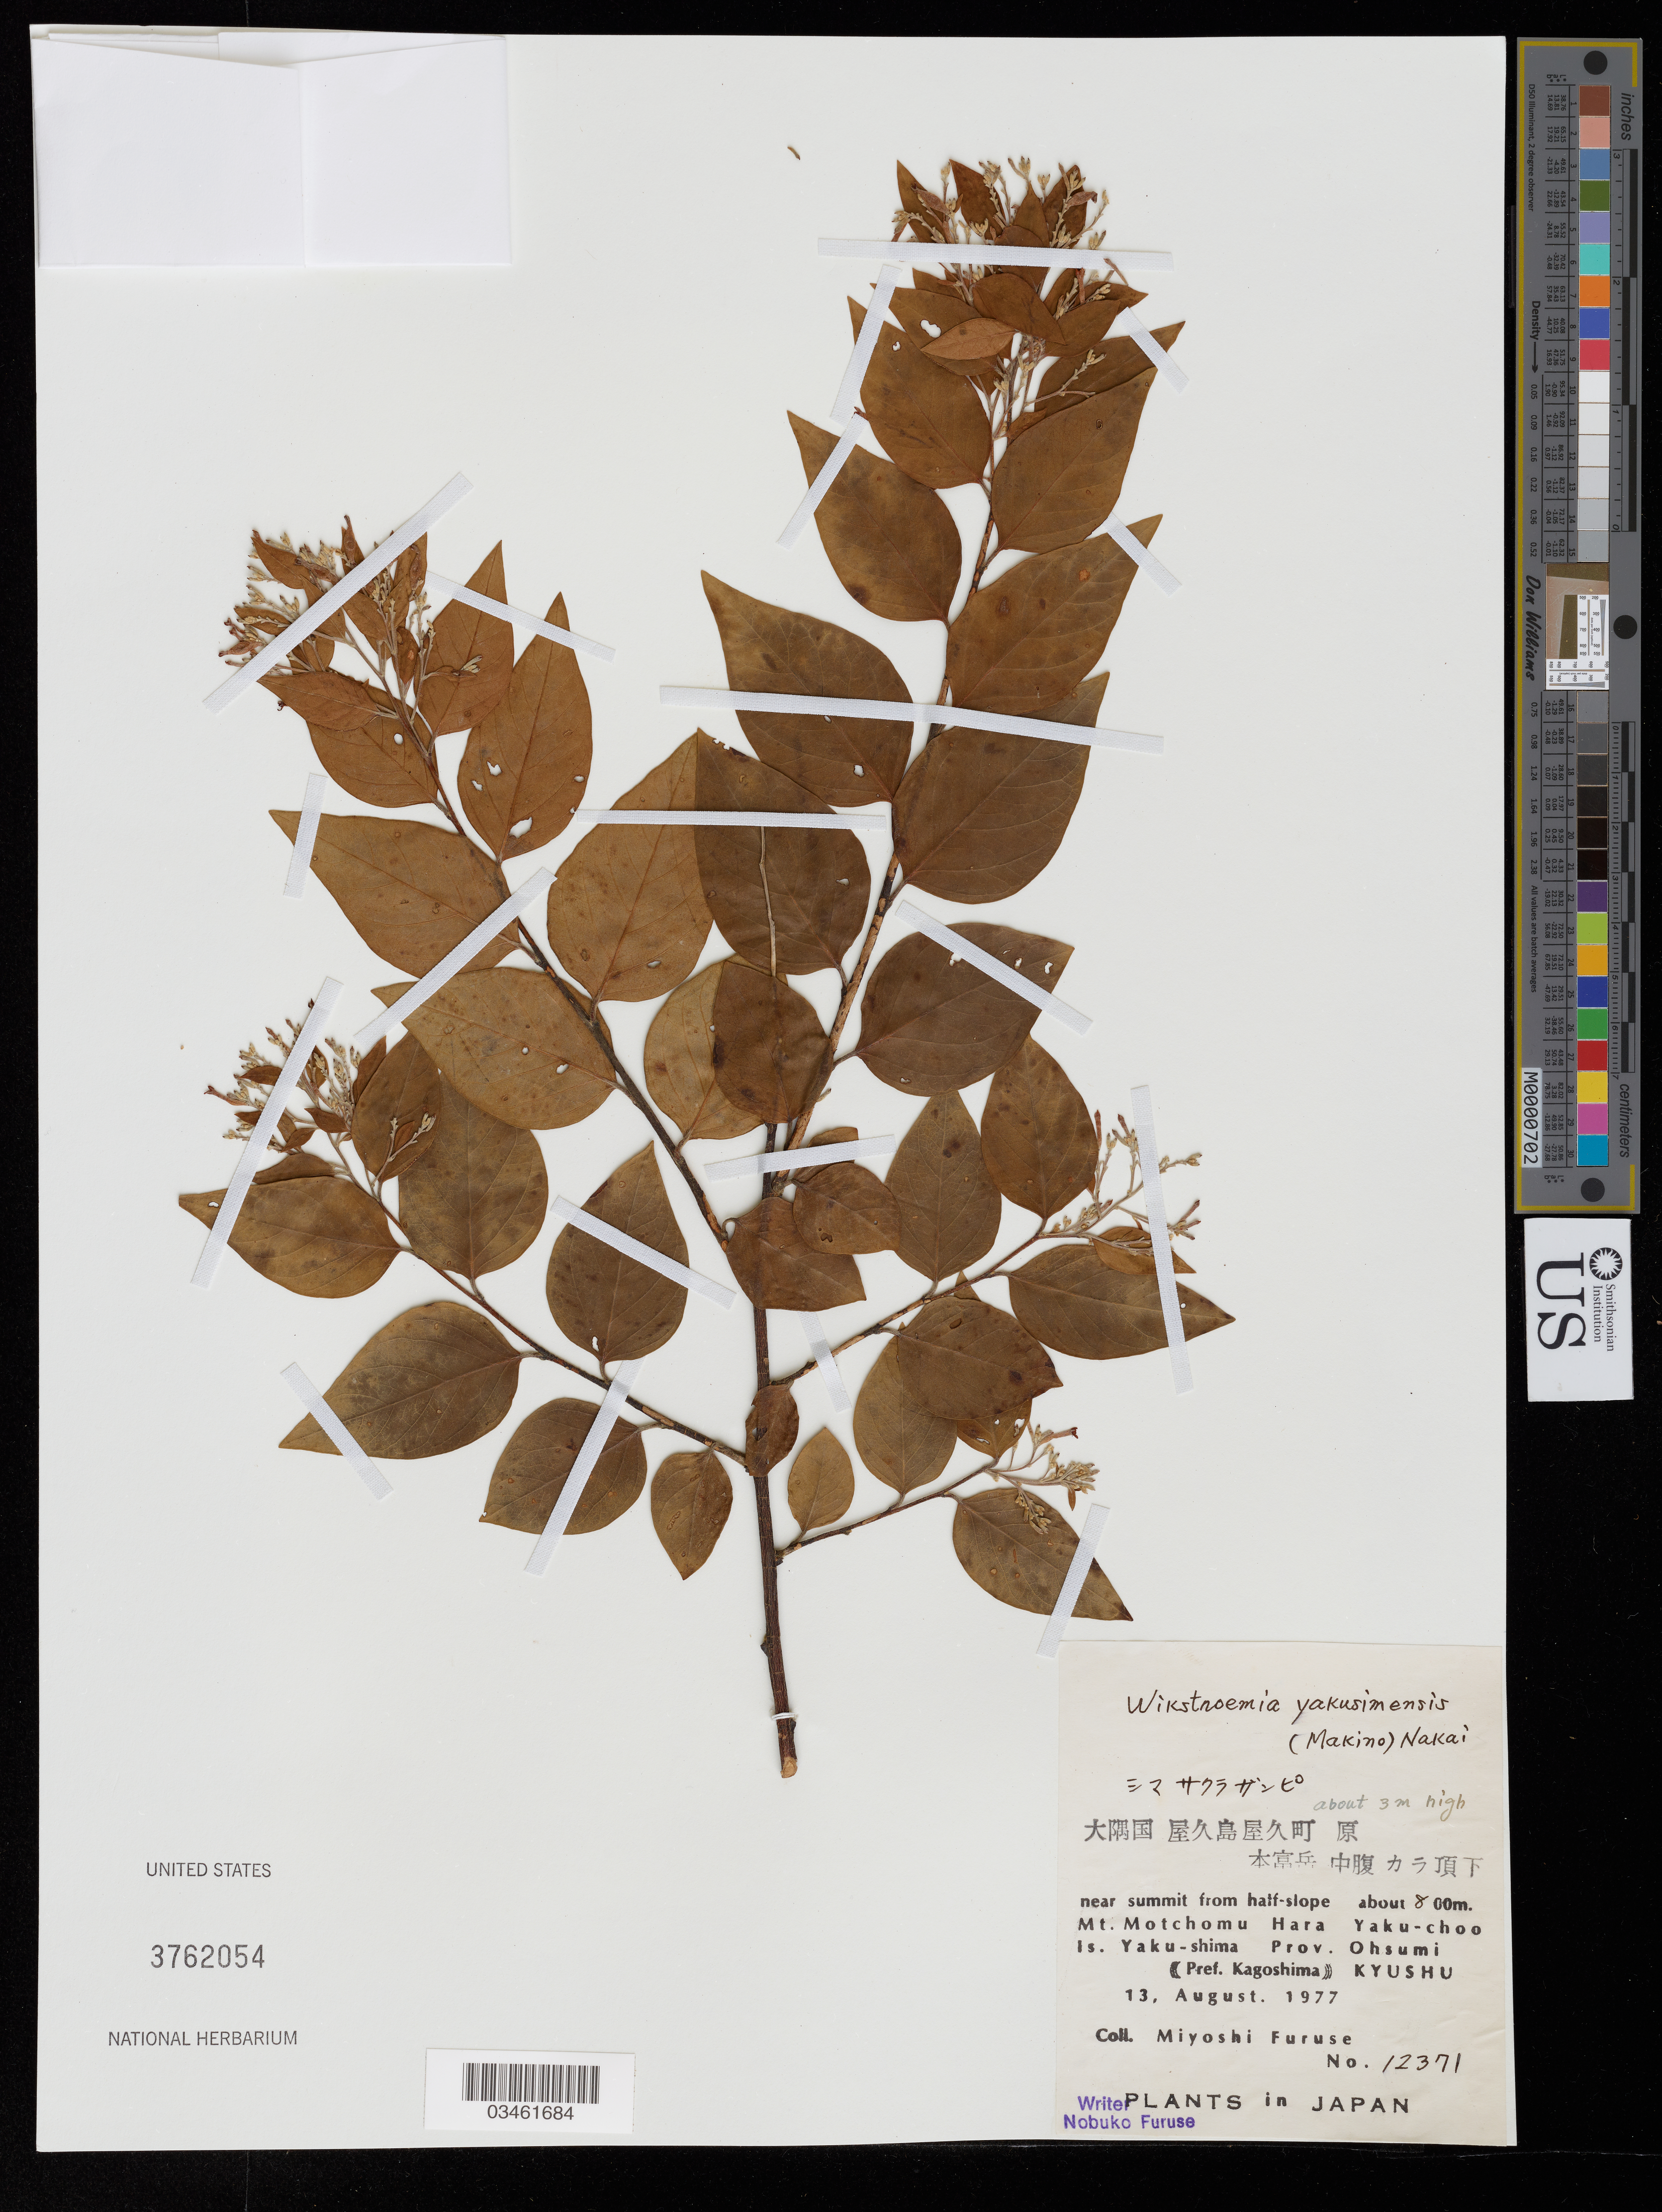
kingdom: Plantae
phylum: Tracheophyta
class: Magnoliopsida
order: Malvales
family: Thymelaeaceae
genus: Wikstroemia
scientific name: Wikstroemia yakushimensis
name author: (Makino) Nakai ex Masam.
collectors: M. Furuse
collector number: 12371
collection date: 1977-08-13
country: Japan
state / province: Kagosima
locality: Near summit from half-slope Mt. Motchomu Hara Yaku-choo Is. Yaku-shima Prov. Ohsumi (Pref. Kagoshima) Kyushu.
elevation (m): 800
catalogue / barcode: US 3762054